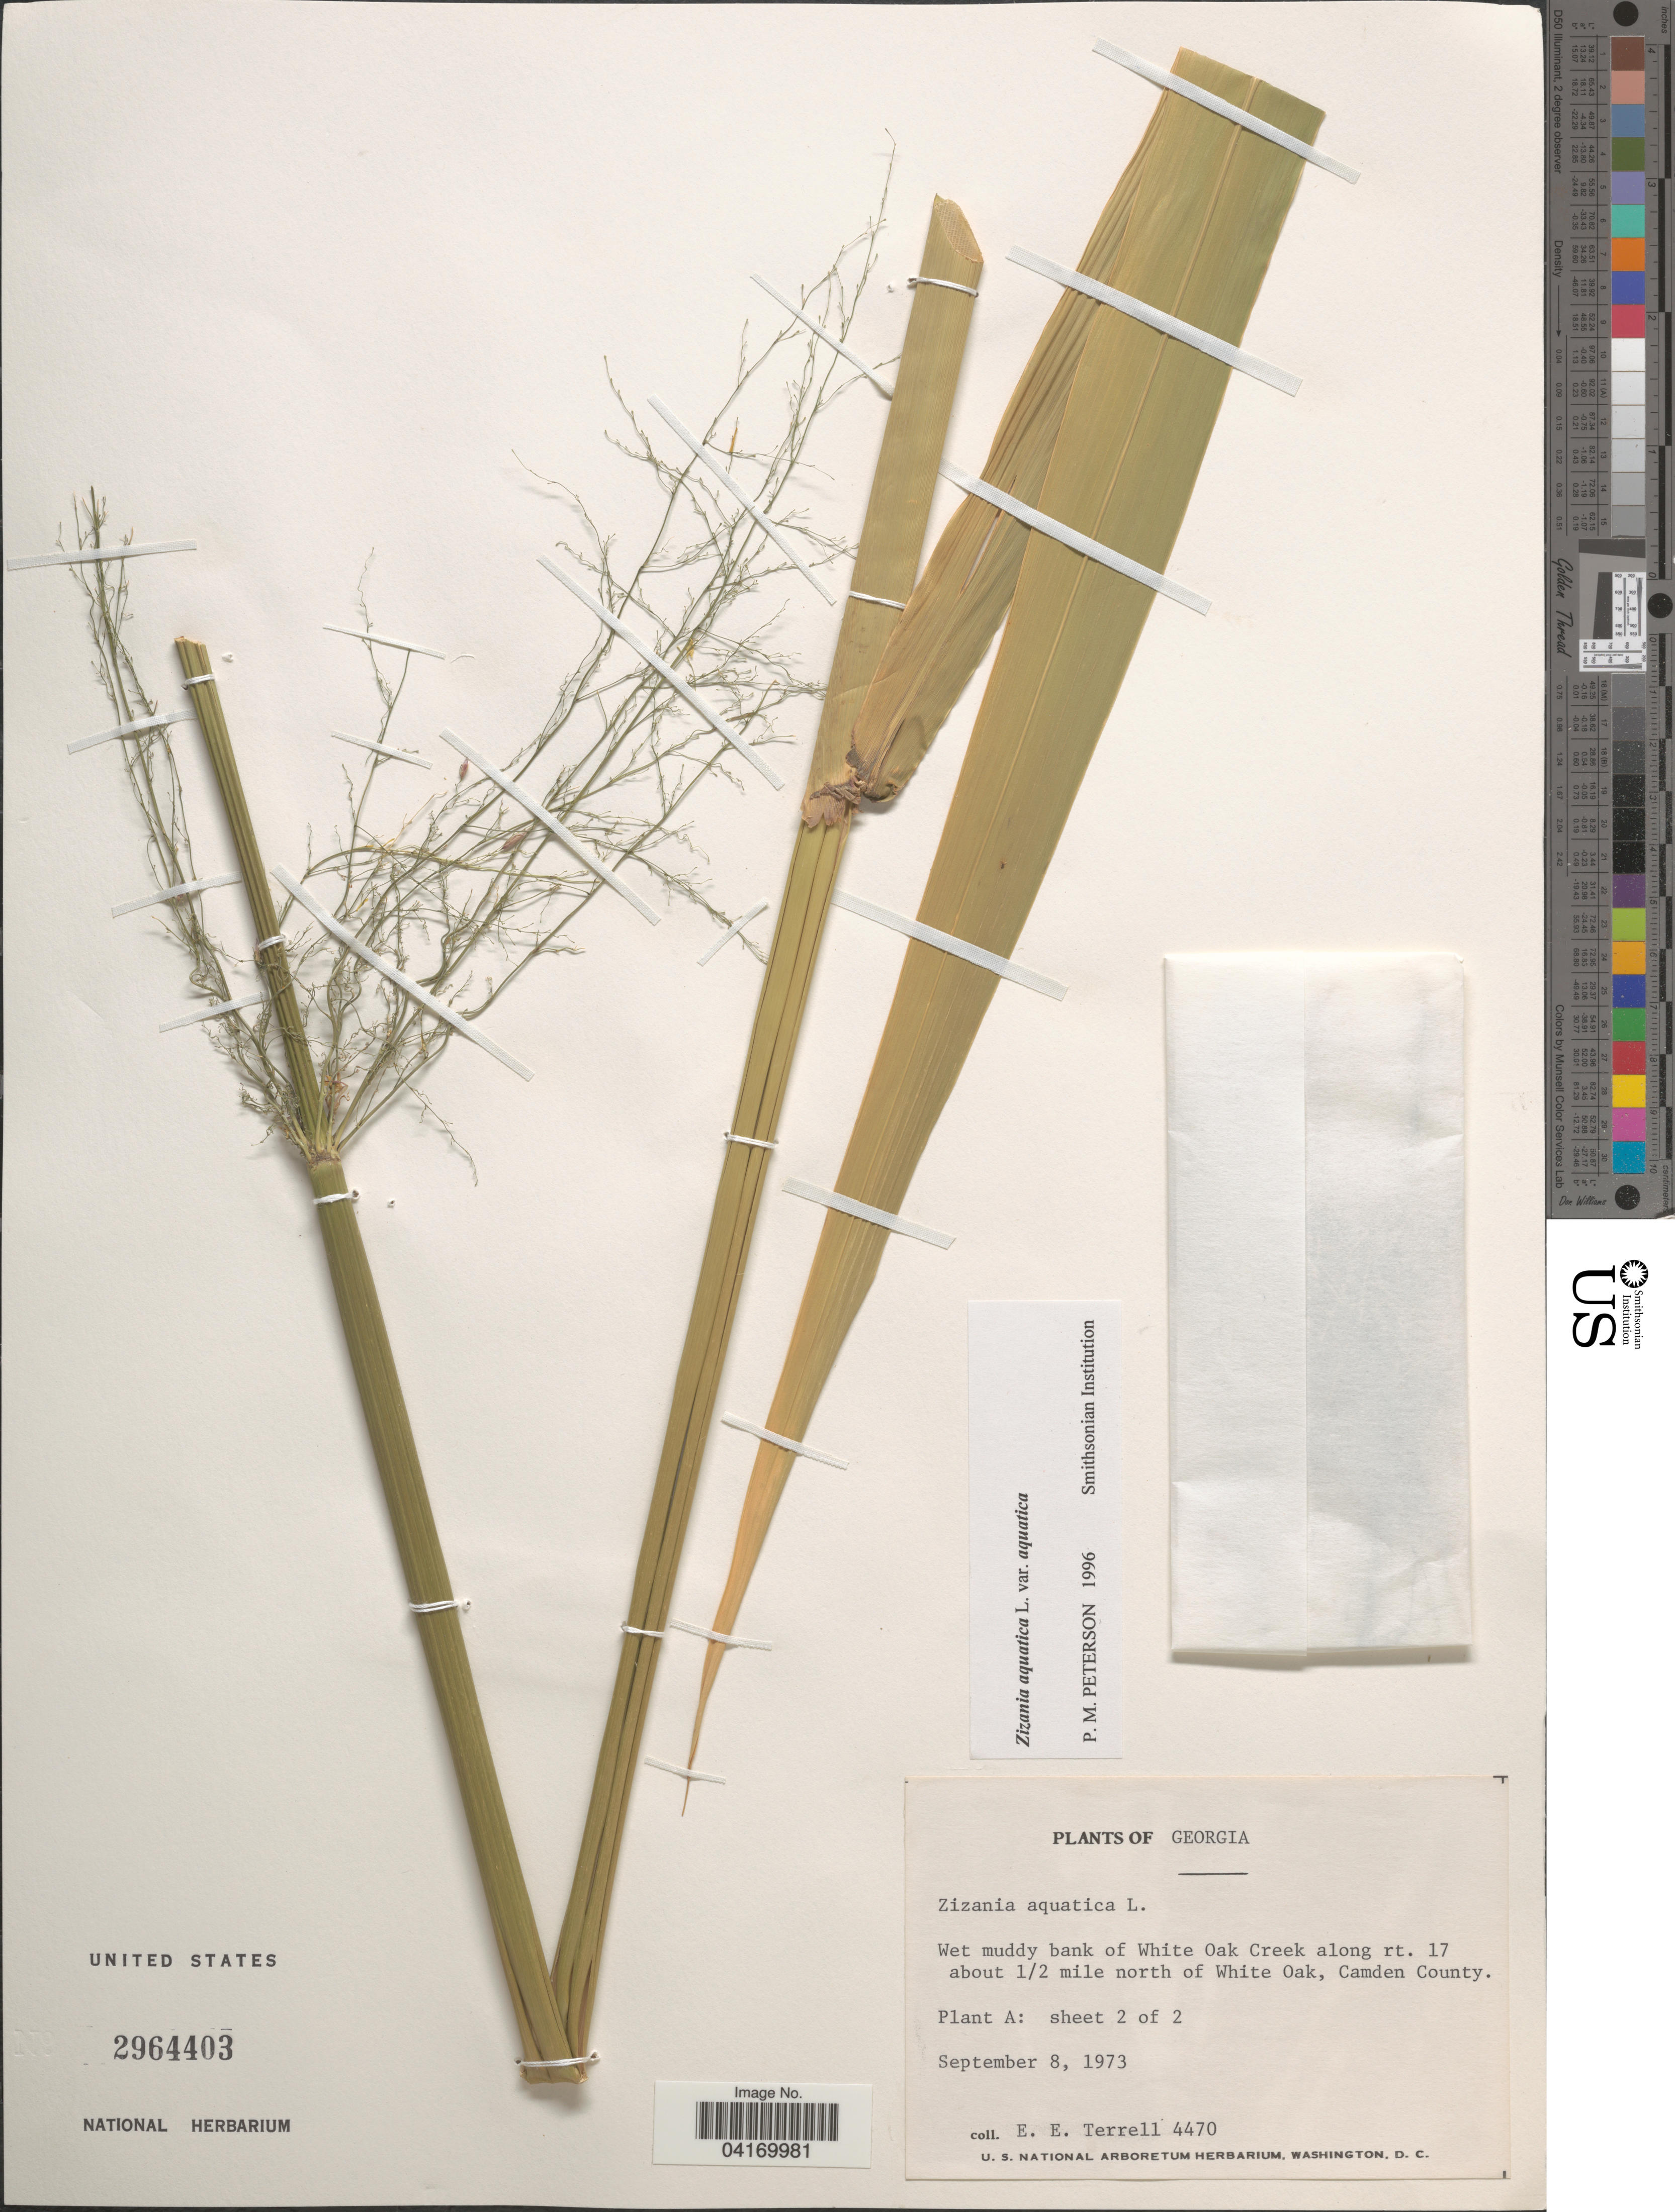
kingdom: Plantae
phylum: Tracheophyta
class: Liliopsida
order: Poales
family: Poaceae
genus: Zizania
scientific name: Zizania aquatica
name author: L.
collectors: E. E. Terrell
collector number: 4470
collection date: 1973-09-08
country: United States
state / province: Georgia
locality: Wet muddy bank of White Oak Creek, along rt. 17 about ½ mile north of White Oak, Camden County.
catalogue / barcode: US 2964403